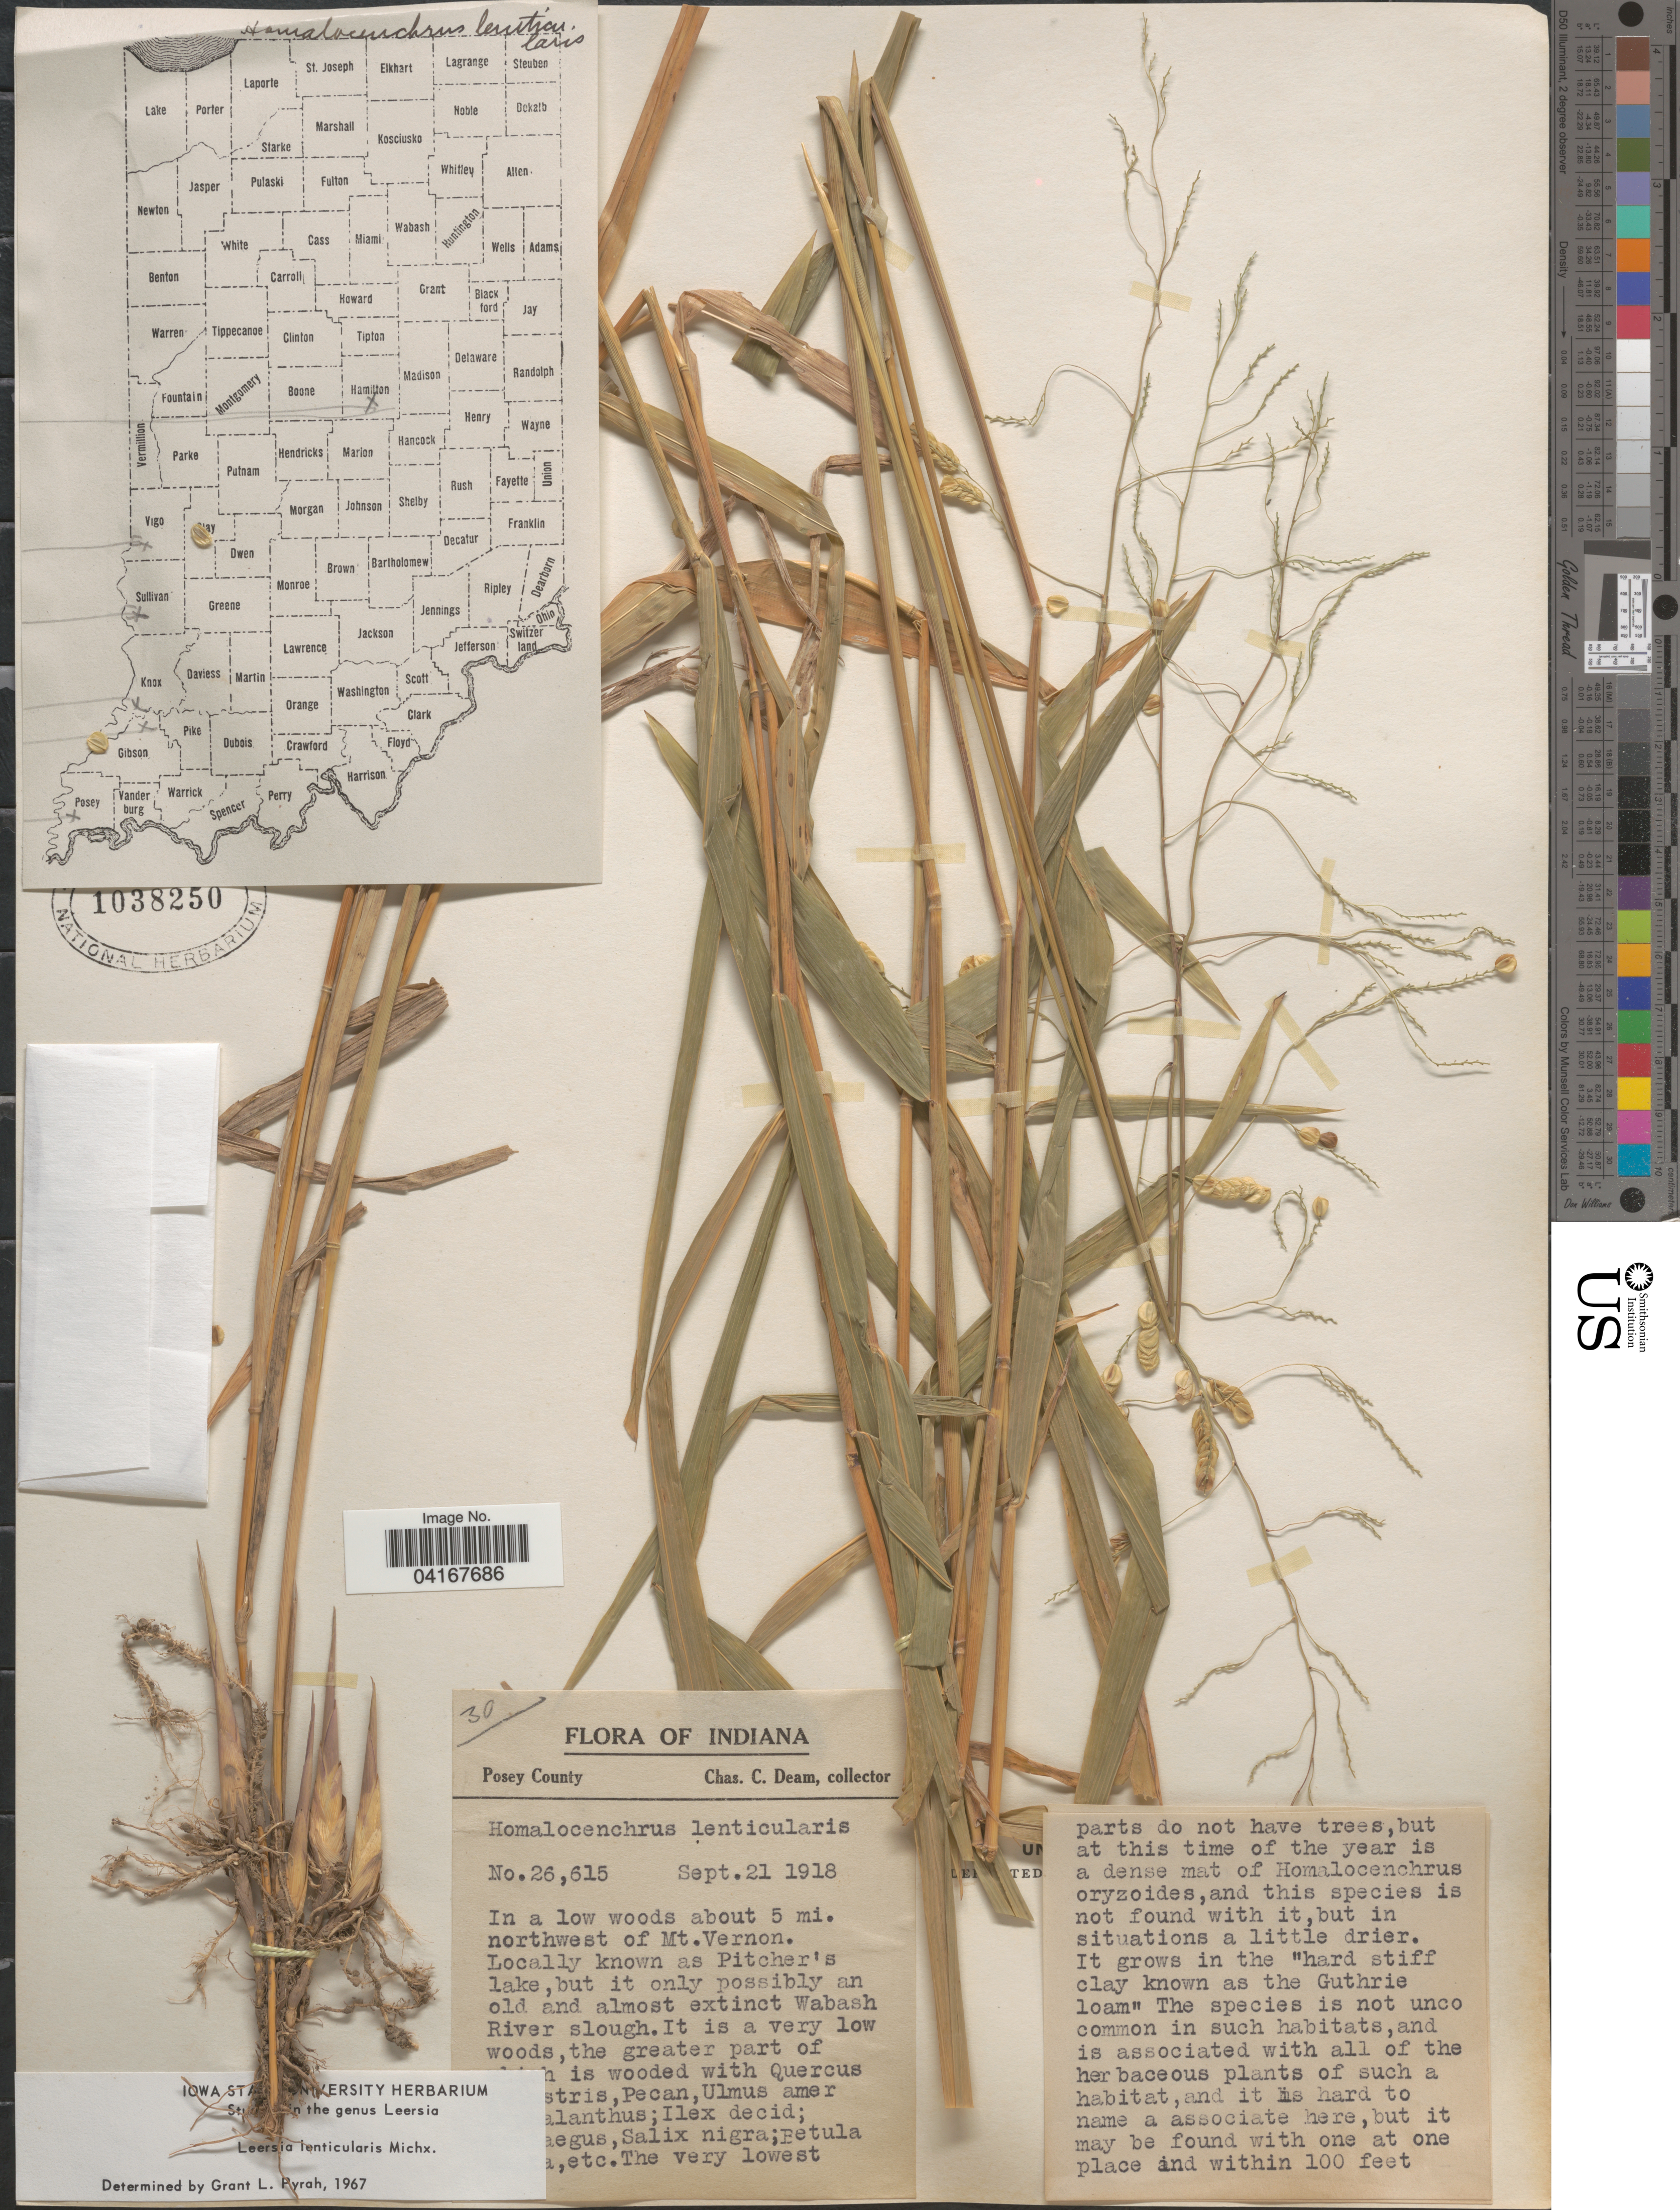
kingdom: Plantae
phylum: Tracheophyta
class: Liliopsida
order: Poales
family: Poaceae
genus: Leersia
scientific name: Leersia lenticularis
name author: Michx.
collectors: C. C. Deam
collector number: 26615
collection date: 1918-09-21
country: United States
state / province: Indiana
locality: Posey County. In a low woods about 5 mi. northwest of Mt. Vernon.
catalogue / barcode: US 1038250